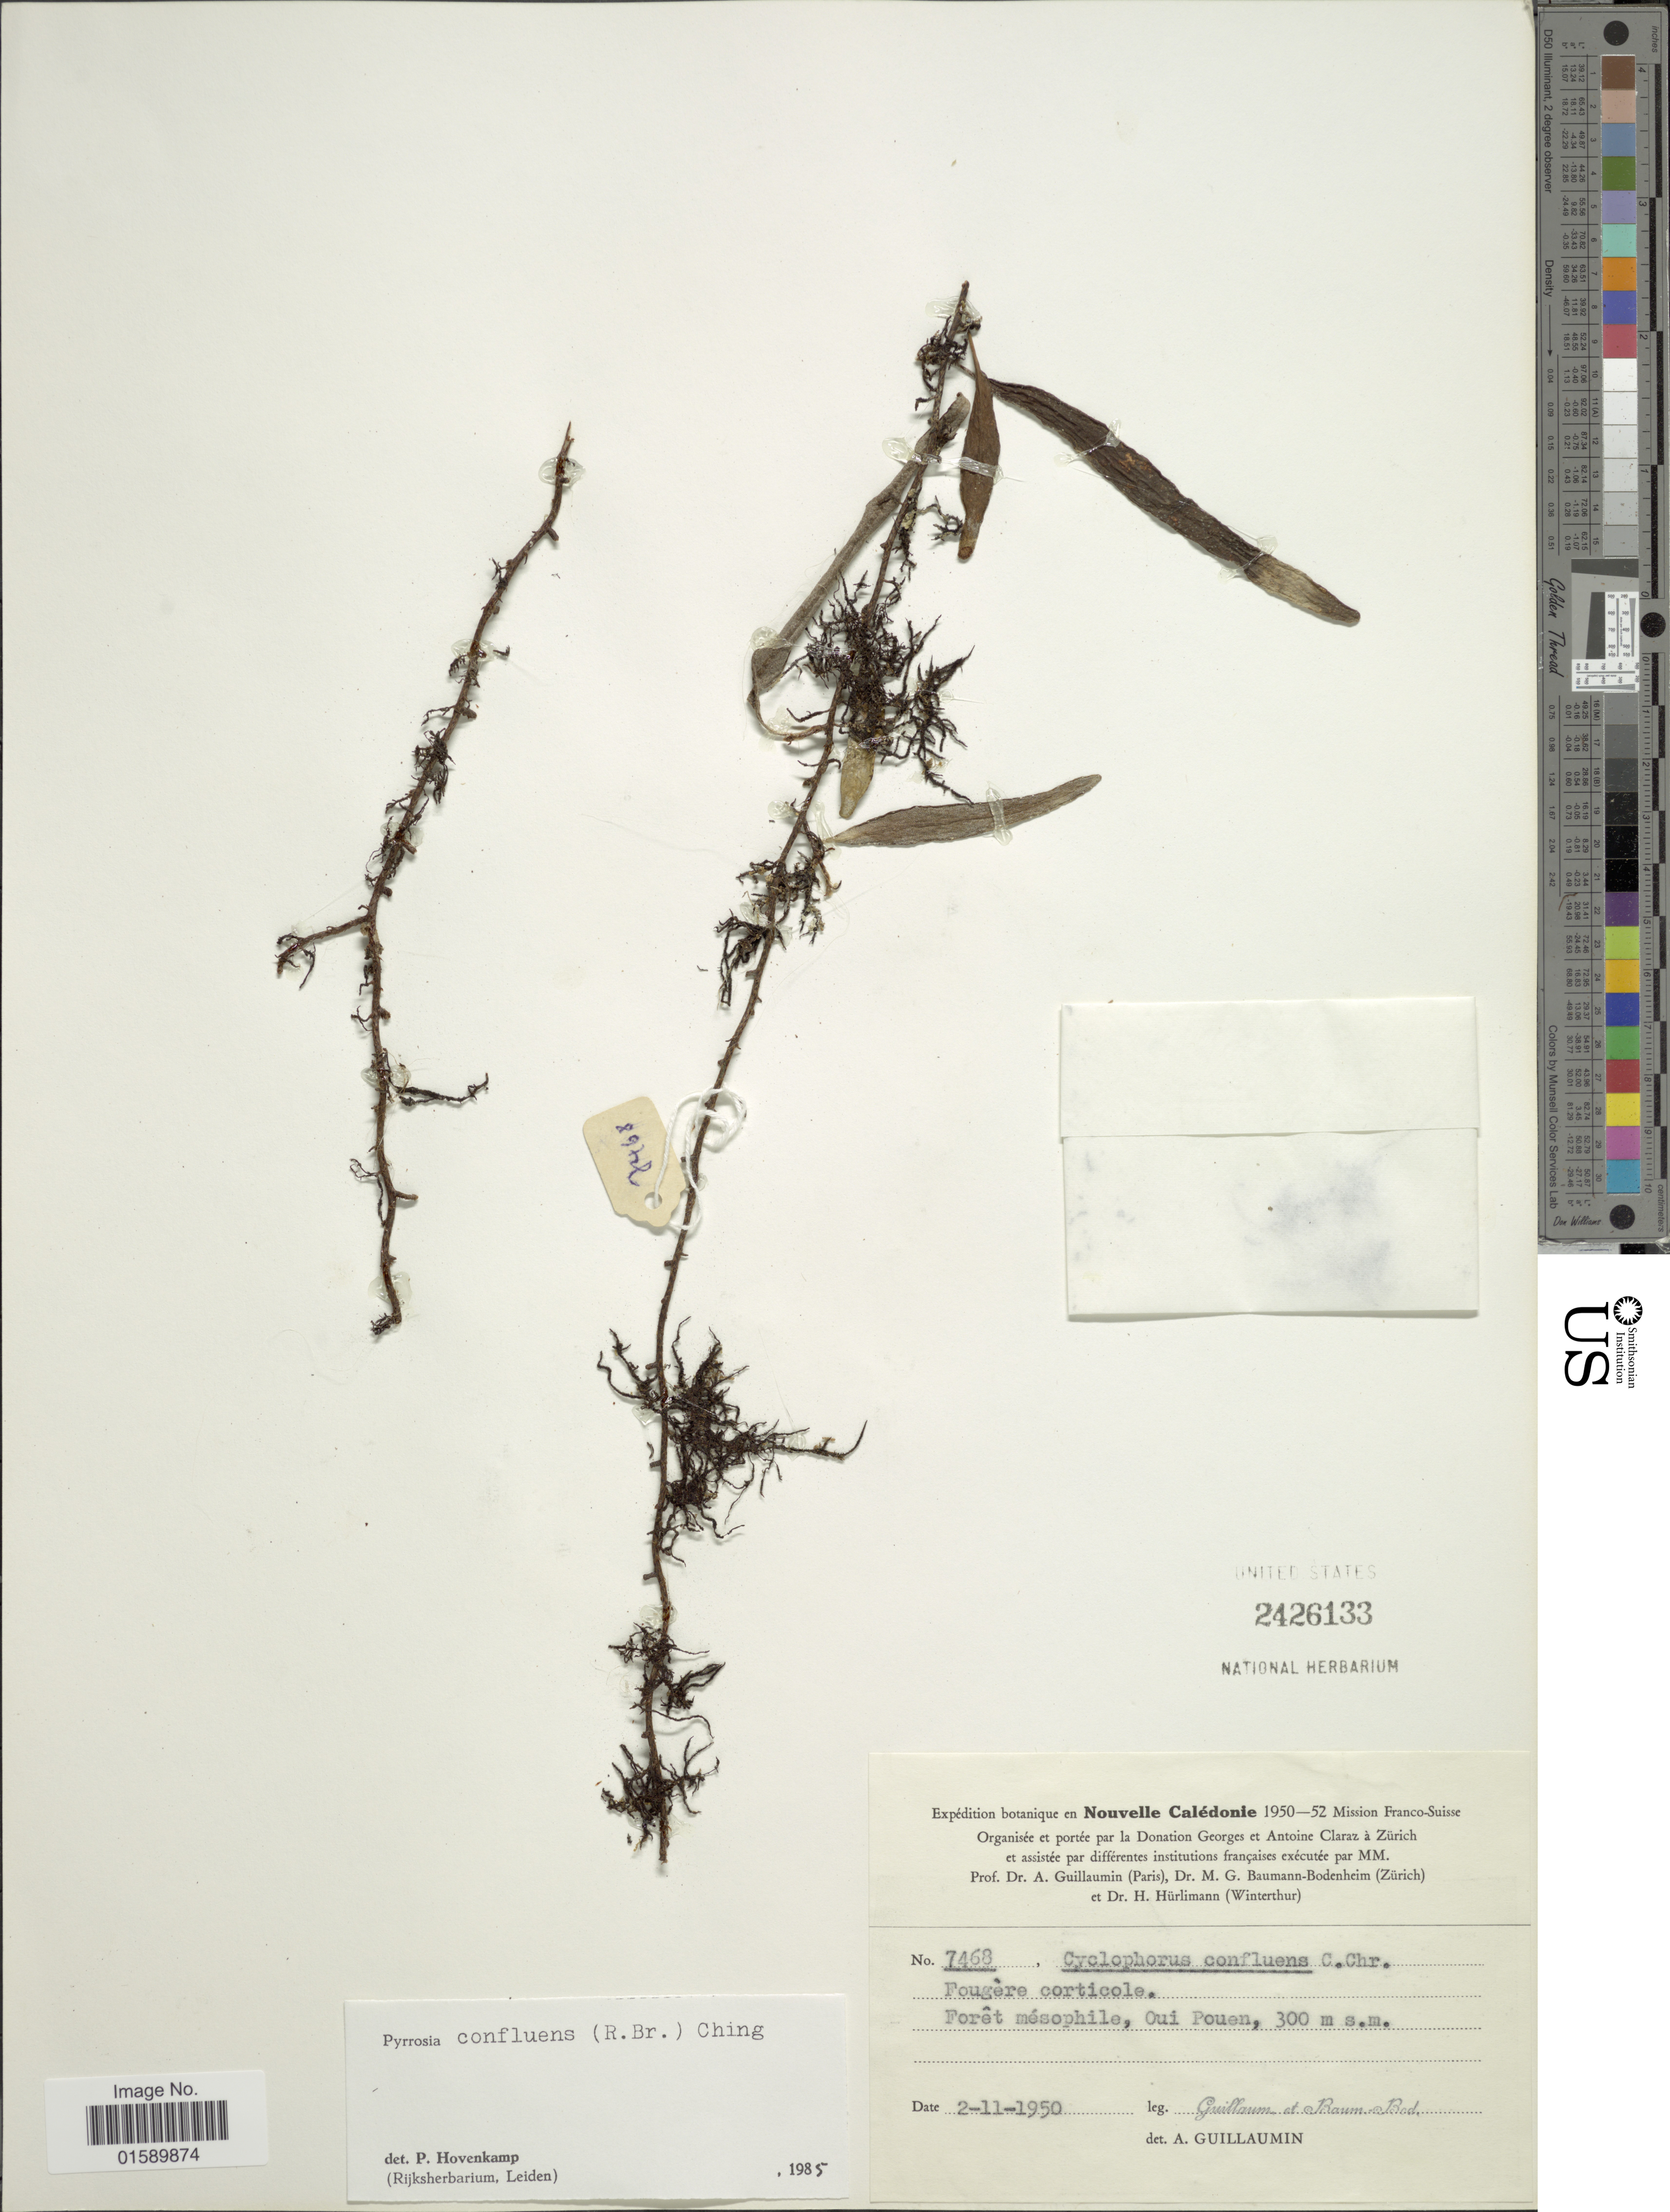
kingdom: Plantae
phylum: Tracheophyta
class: Polypodiopsida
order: Polypodiales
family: Polypodiaceae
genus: Pyrrosia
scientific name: Pyrrosia confluens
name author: (R. Br.) Ching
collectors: A. Guillaumin & M. G. Baumann-Bodenheim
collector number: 7468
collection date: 1950-11-02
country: New Caledonia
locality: Nouvelle Caledonie. Foret mesophile, Oui Pouen.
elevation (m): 300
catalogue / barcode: US 2426133